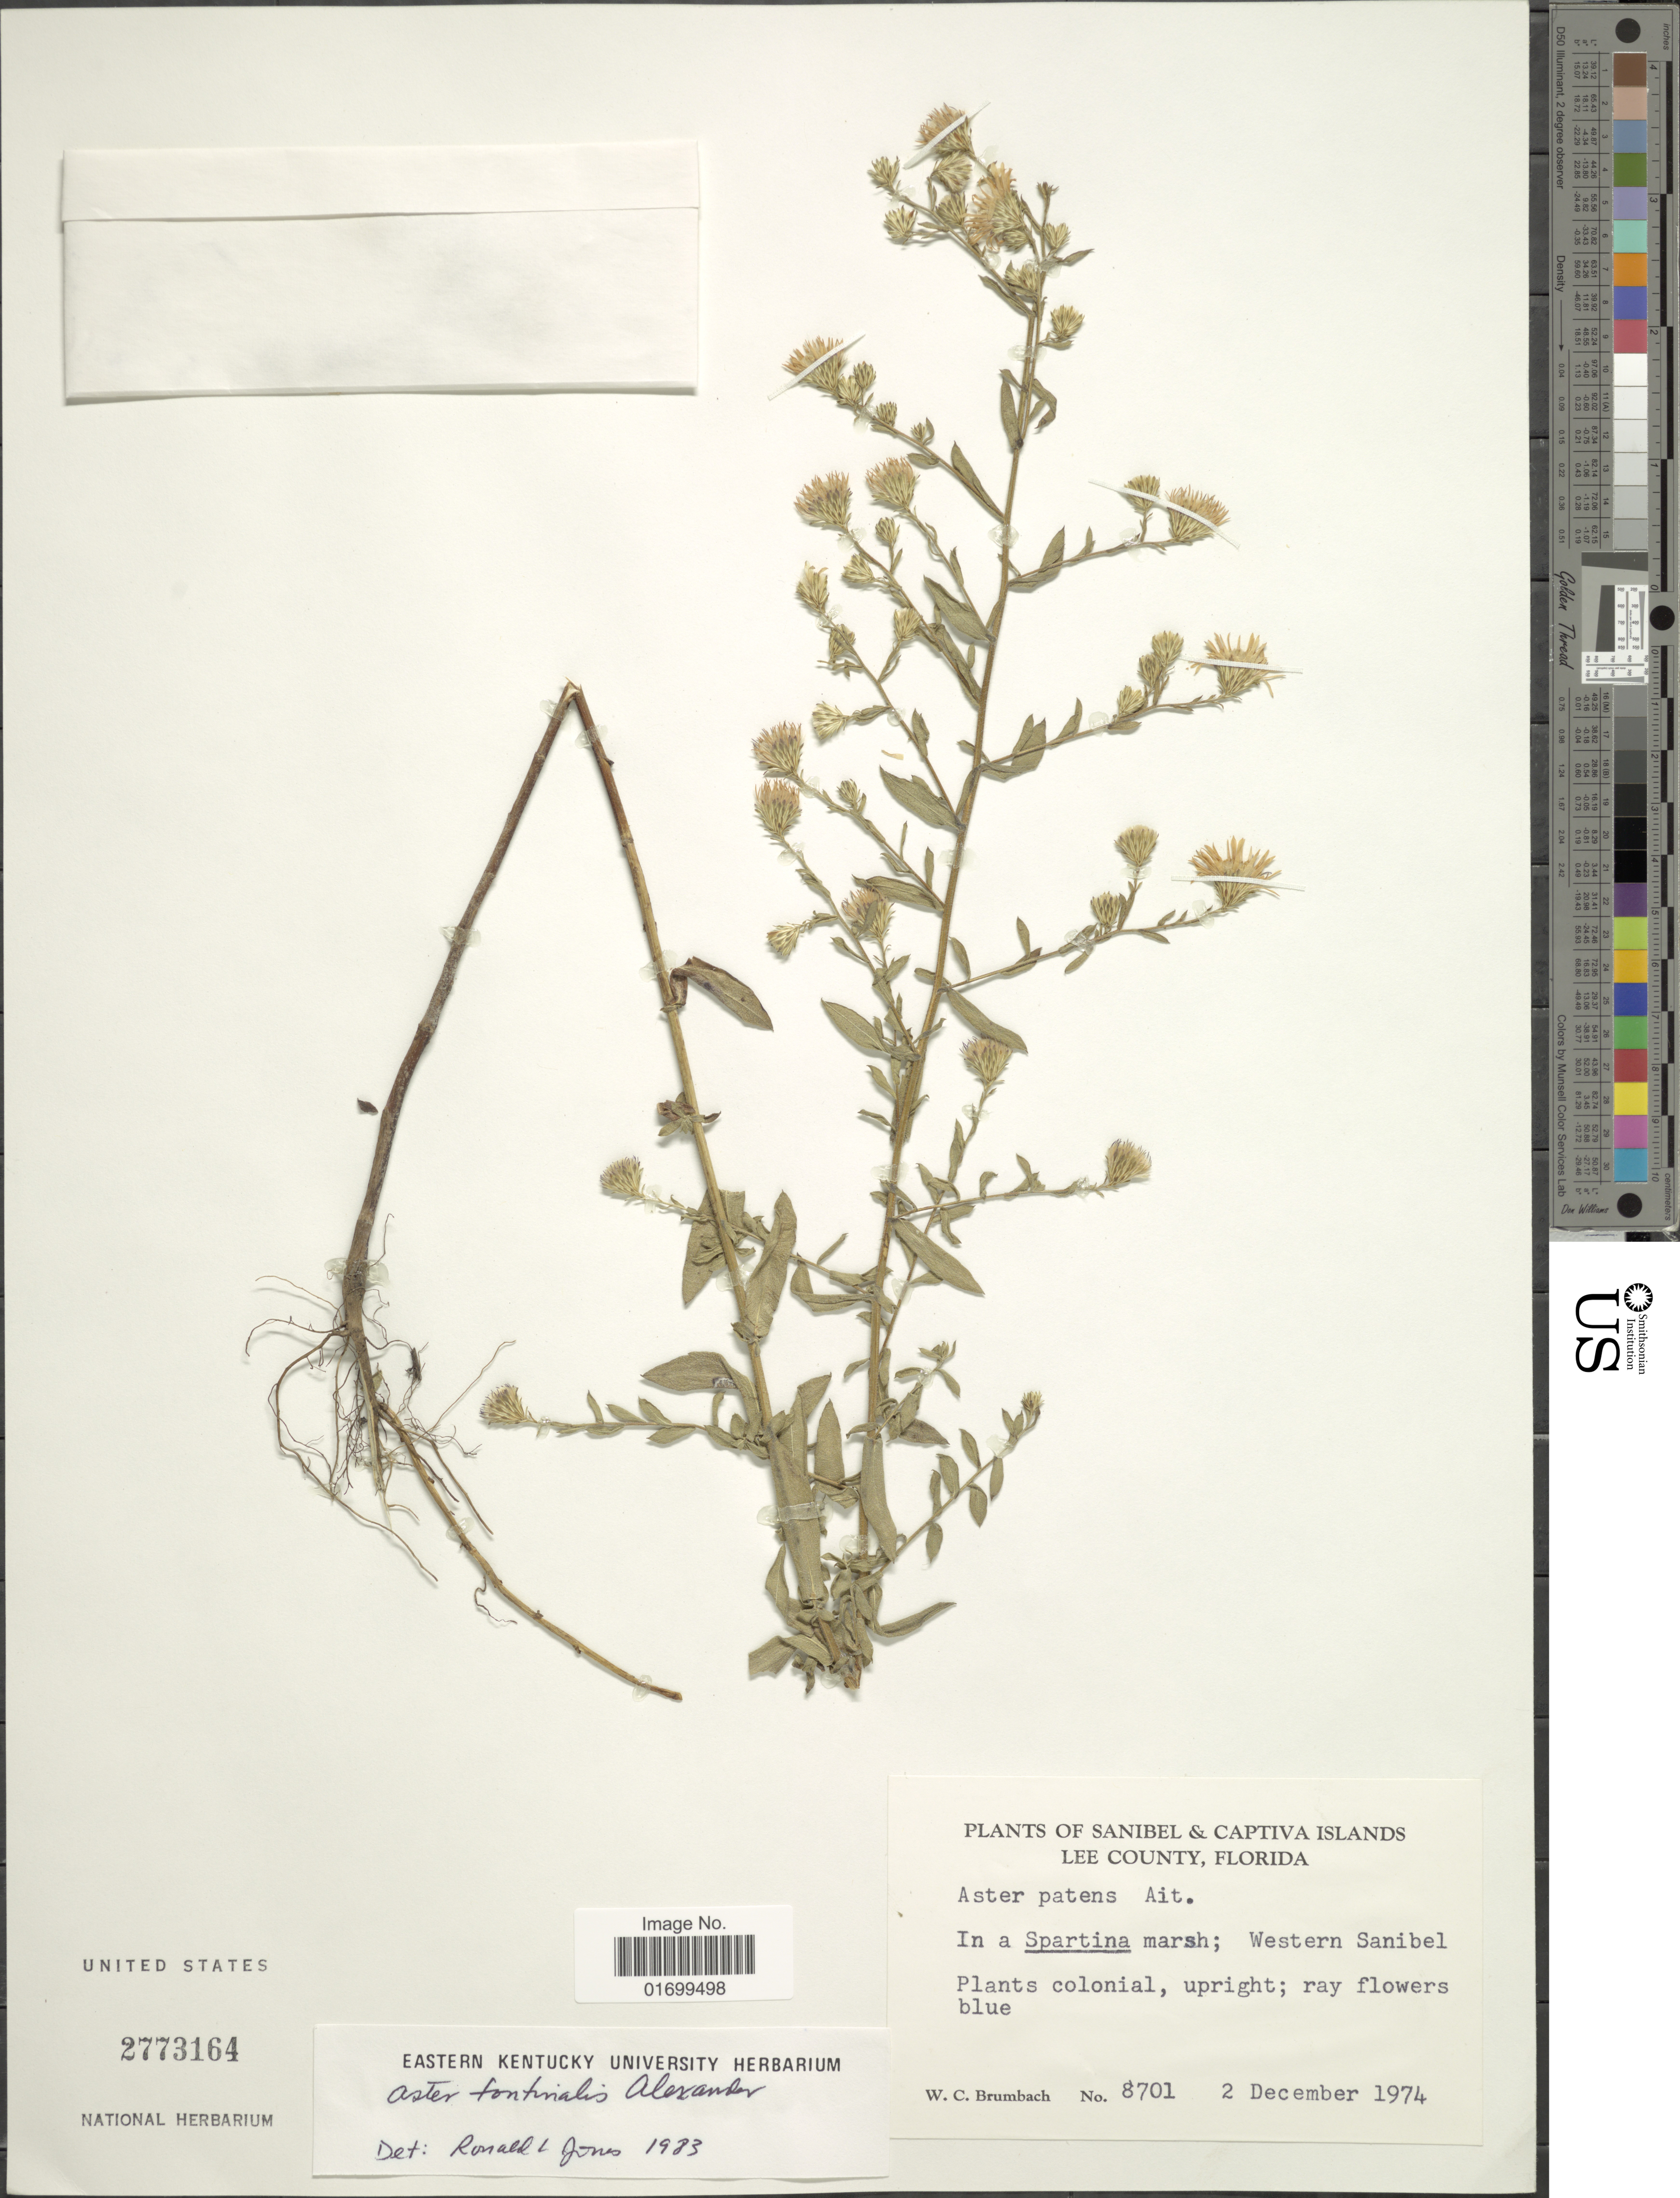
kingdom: Plantae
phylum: Tracheophyta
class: Magnoliopsida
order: Asterales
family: Asteraceae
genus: Symphyotrichum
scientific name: Symphyotrichum fontinale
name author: G.L. Nesom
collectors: W. C. Brumbach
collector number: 8701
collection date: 1974-12-02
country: United States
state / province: Florida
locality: Sanibel & Captiva Islands, Lee County, Western Sanibel.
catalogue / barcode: US 2773164